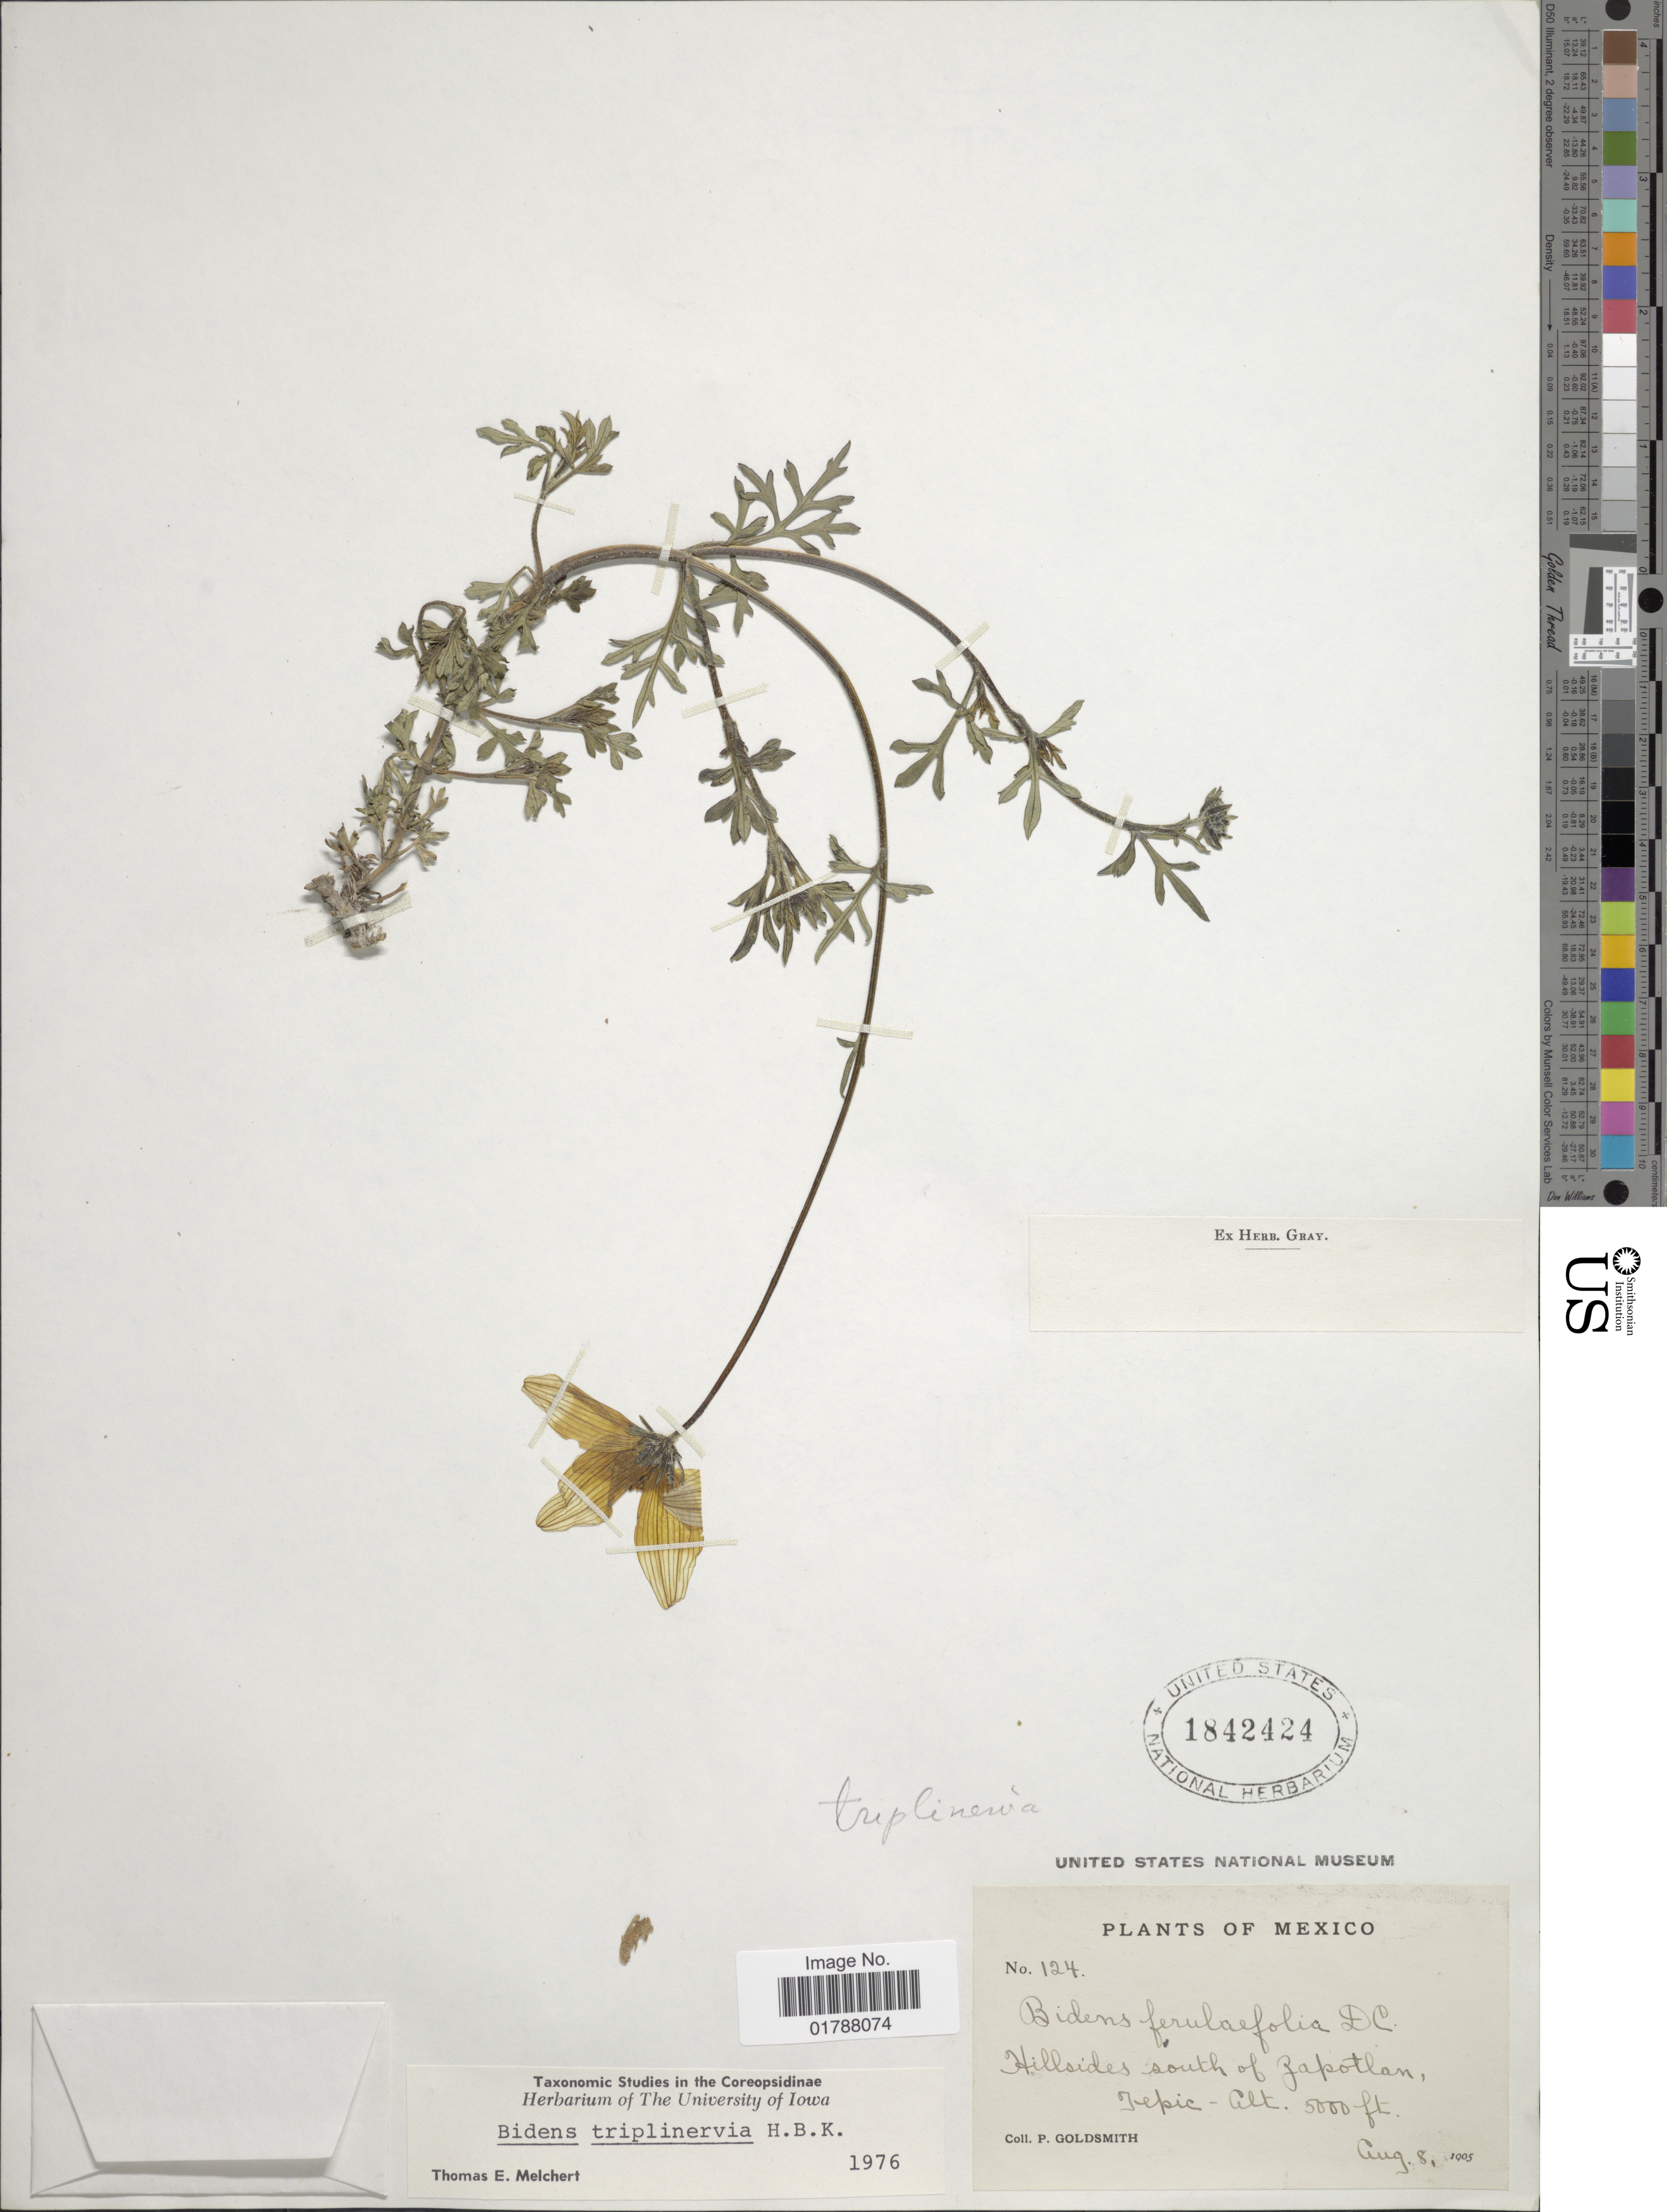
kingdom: Plantae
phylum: Tracheophyta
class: Magnoliopsida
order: Asterales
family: Asteraceae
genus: Bidens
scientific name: Bidens triplinervia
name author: Kunth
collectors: P. Goldsmith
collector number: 124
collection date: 1905-08-08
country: Mexico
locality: Hillsides south of Zapotlan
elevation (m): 1524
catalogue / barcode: US 1842424